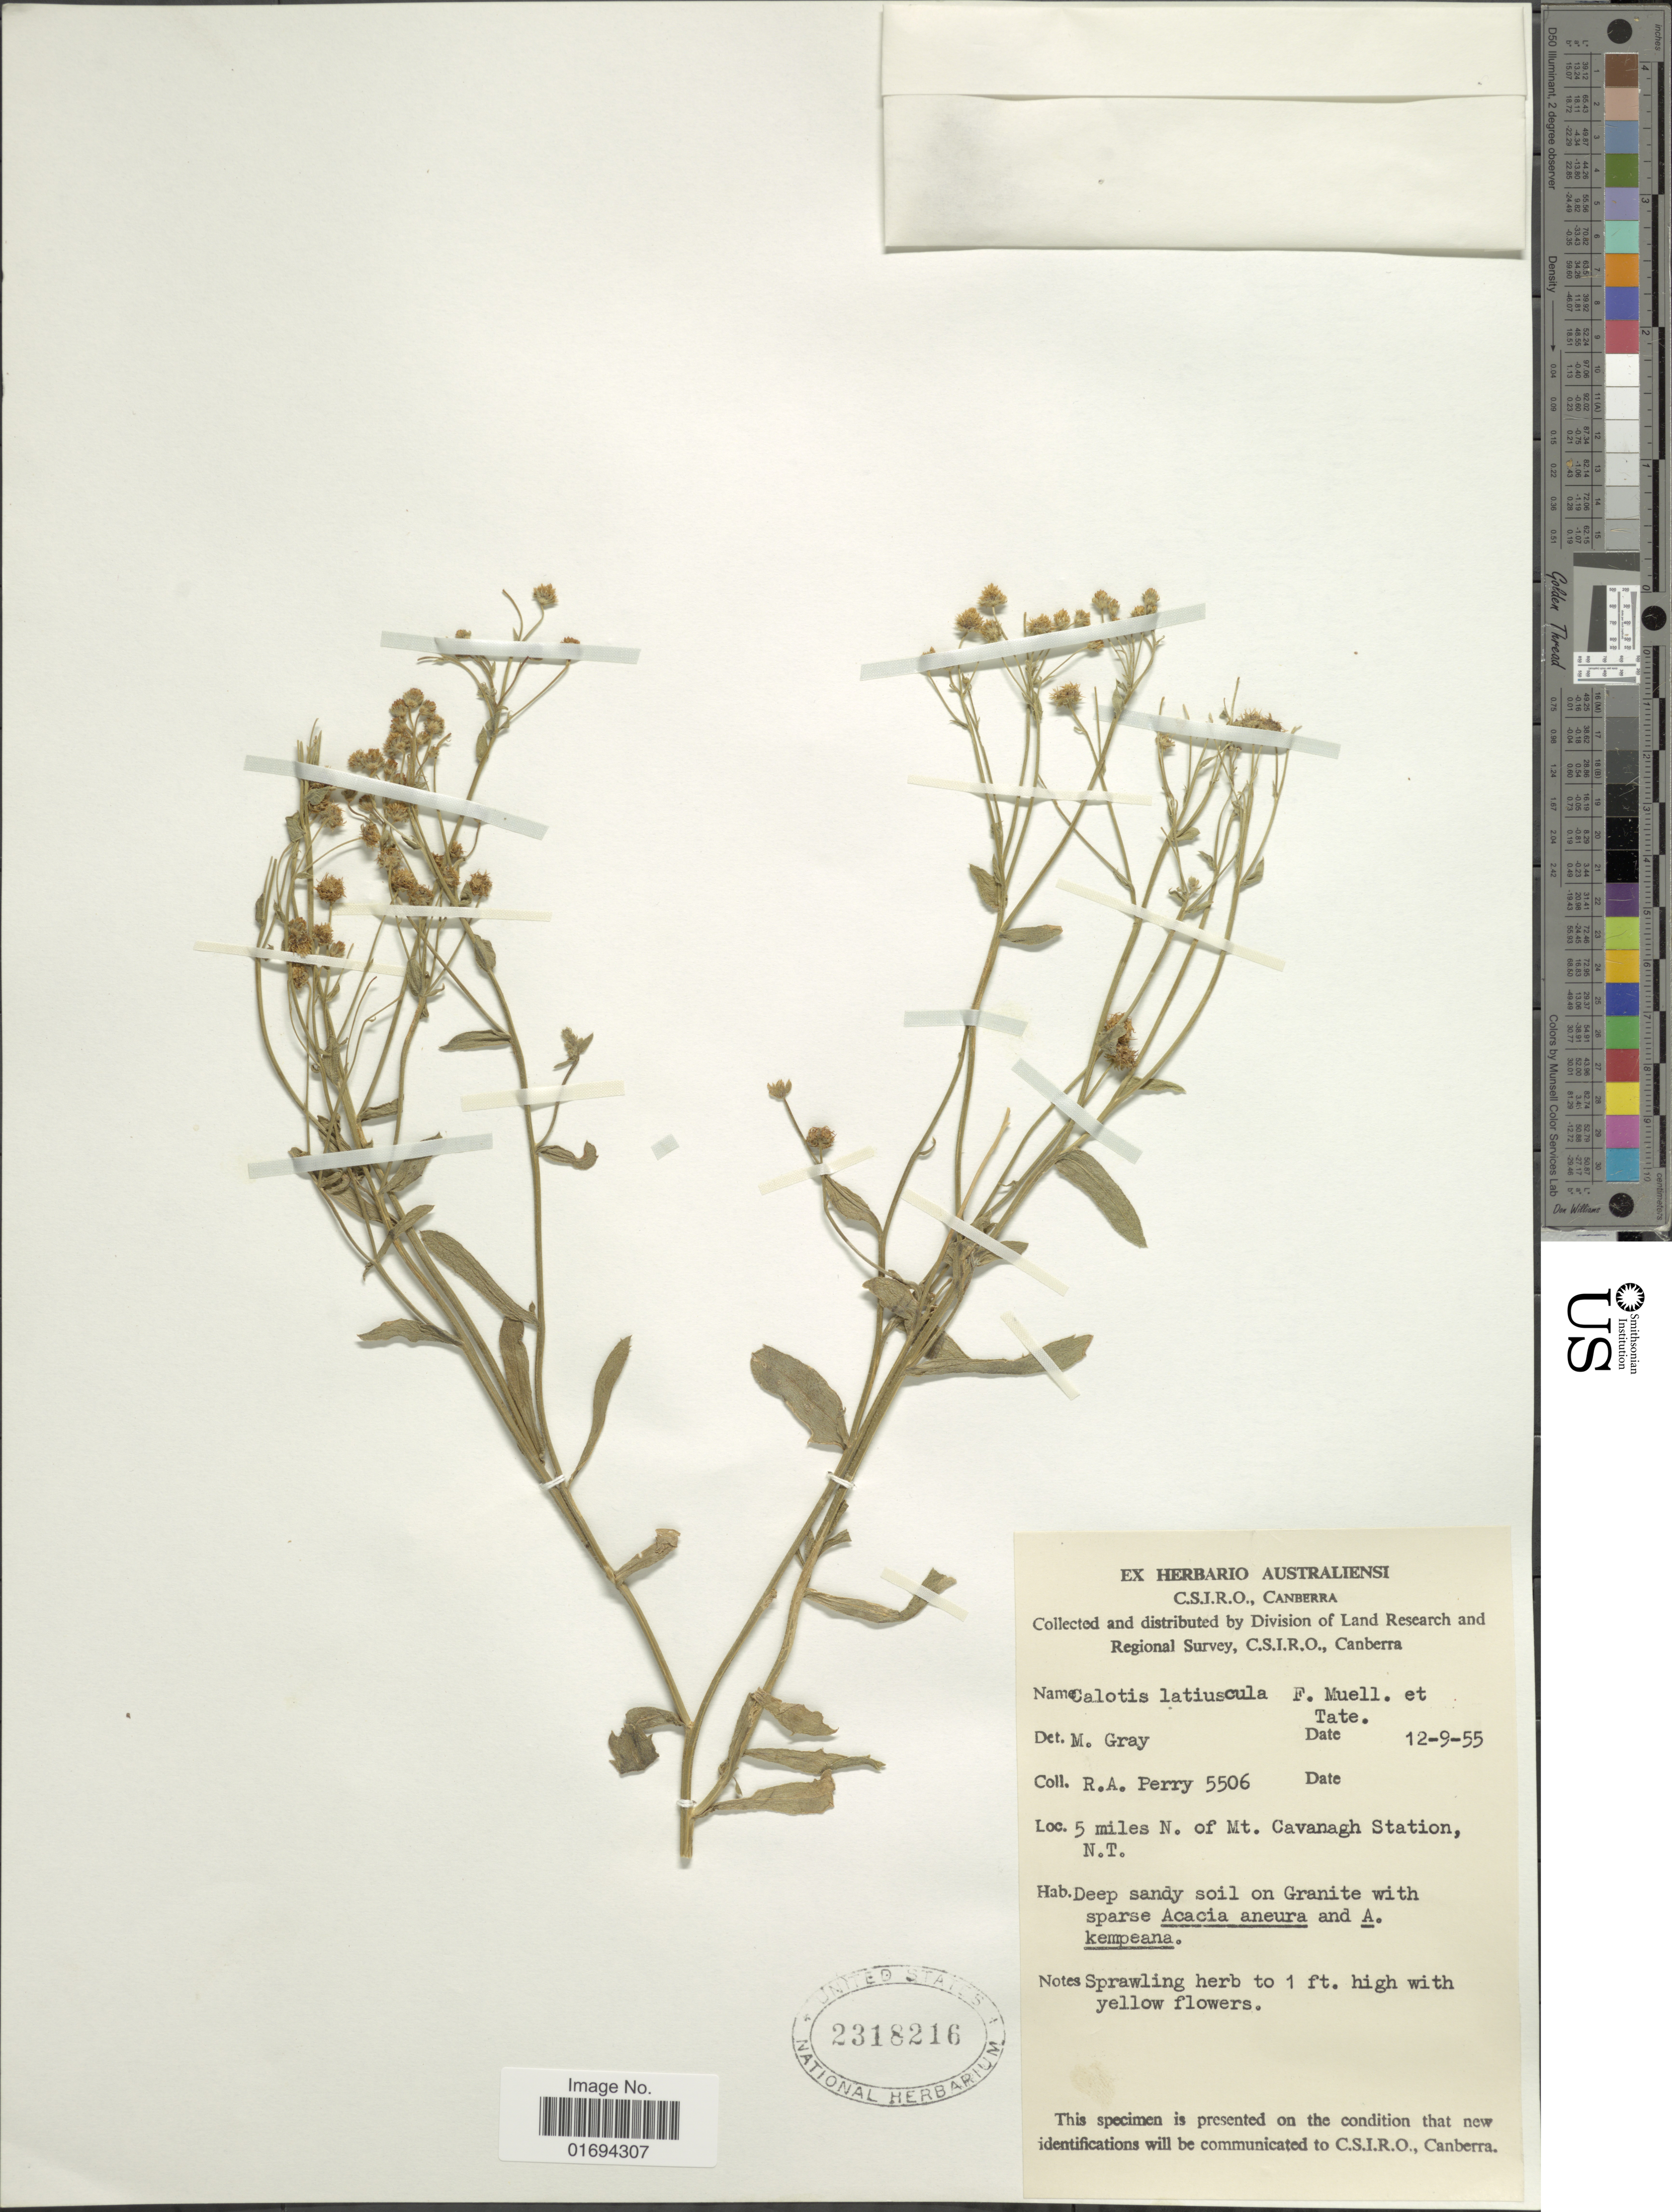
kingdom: Plantae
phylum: Tracheophyta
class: Magnoliopsida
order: Asterales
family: Asteraceae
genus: Calotis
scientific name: Calotis latiuscula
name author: F. Muell. & Tate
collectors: Perry, R. A.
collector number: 5506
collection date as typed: Transcribed d/m/y: 12/9/55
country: Canada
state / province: Northwest Territories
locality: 5 miles N. of Mt. Cavanagh Station, N. T.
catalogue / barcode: US 2318216